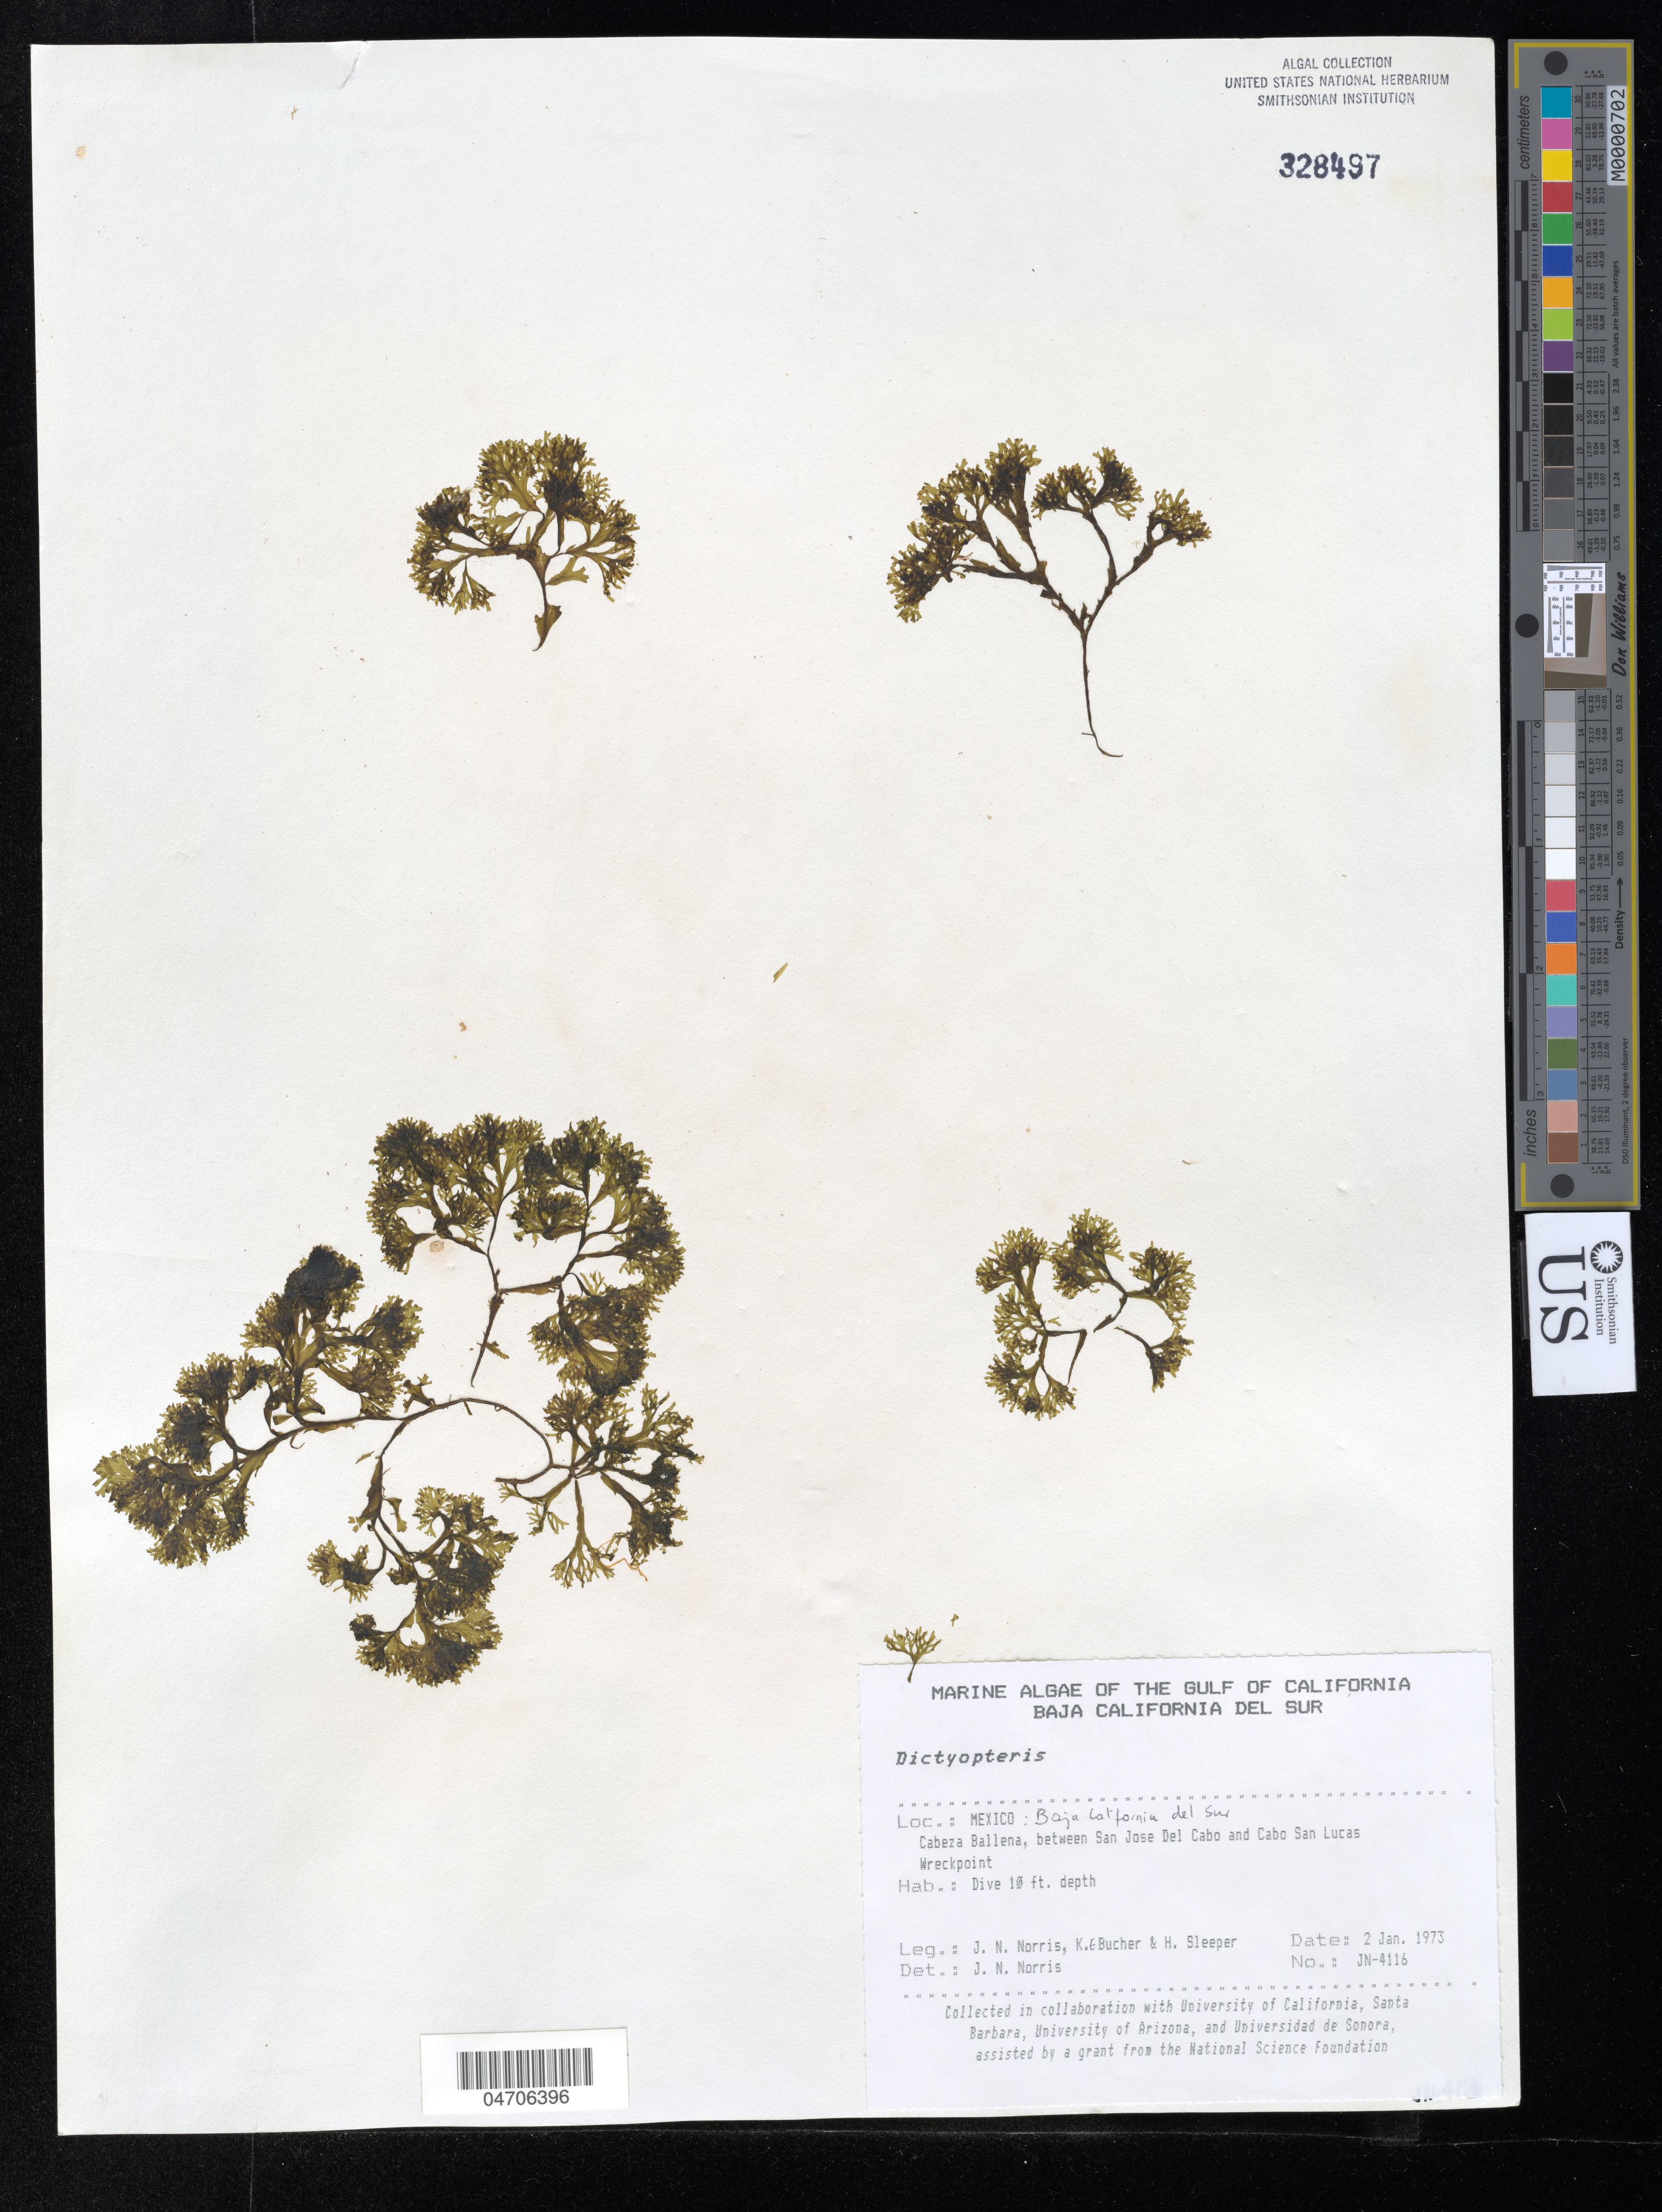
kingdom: Chromista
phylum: Ochrophyta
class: Phaeophyceae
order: Dictyotales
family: Dictyotaceae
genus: Dictyopteris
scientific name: Dictyopteris sp.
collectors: J. Norris, K. E. Bucher & H. Sleeper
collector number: JN-4116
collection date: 1973-01-02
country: Mexico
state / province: Baja California Sur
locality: The Gulf of California. Cabeza Ballena, San Jose Del Cabo and Cabo San Lucas Wreckpoint.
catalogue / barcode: US 328497